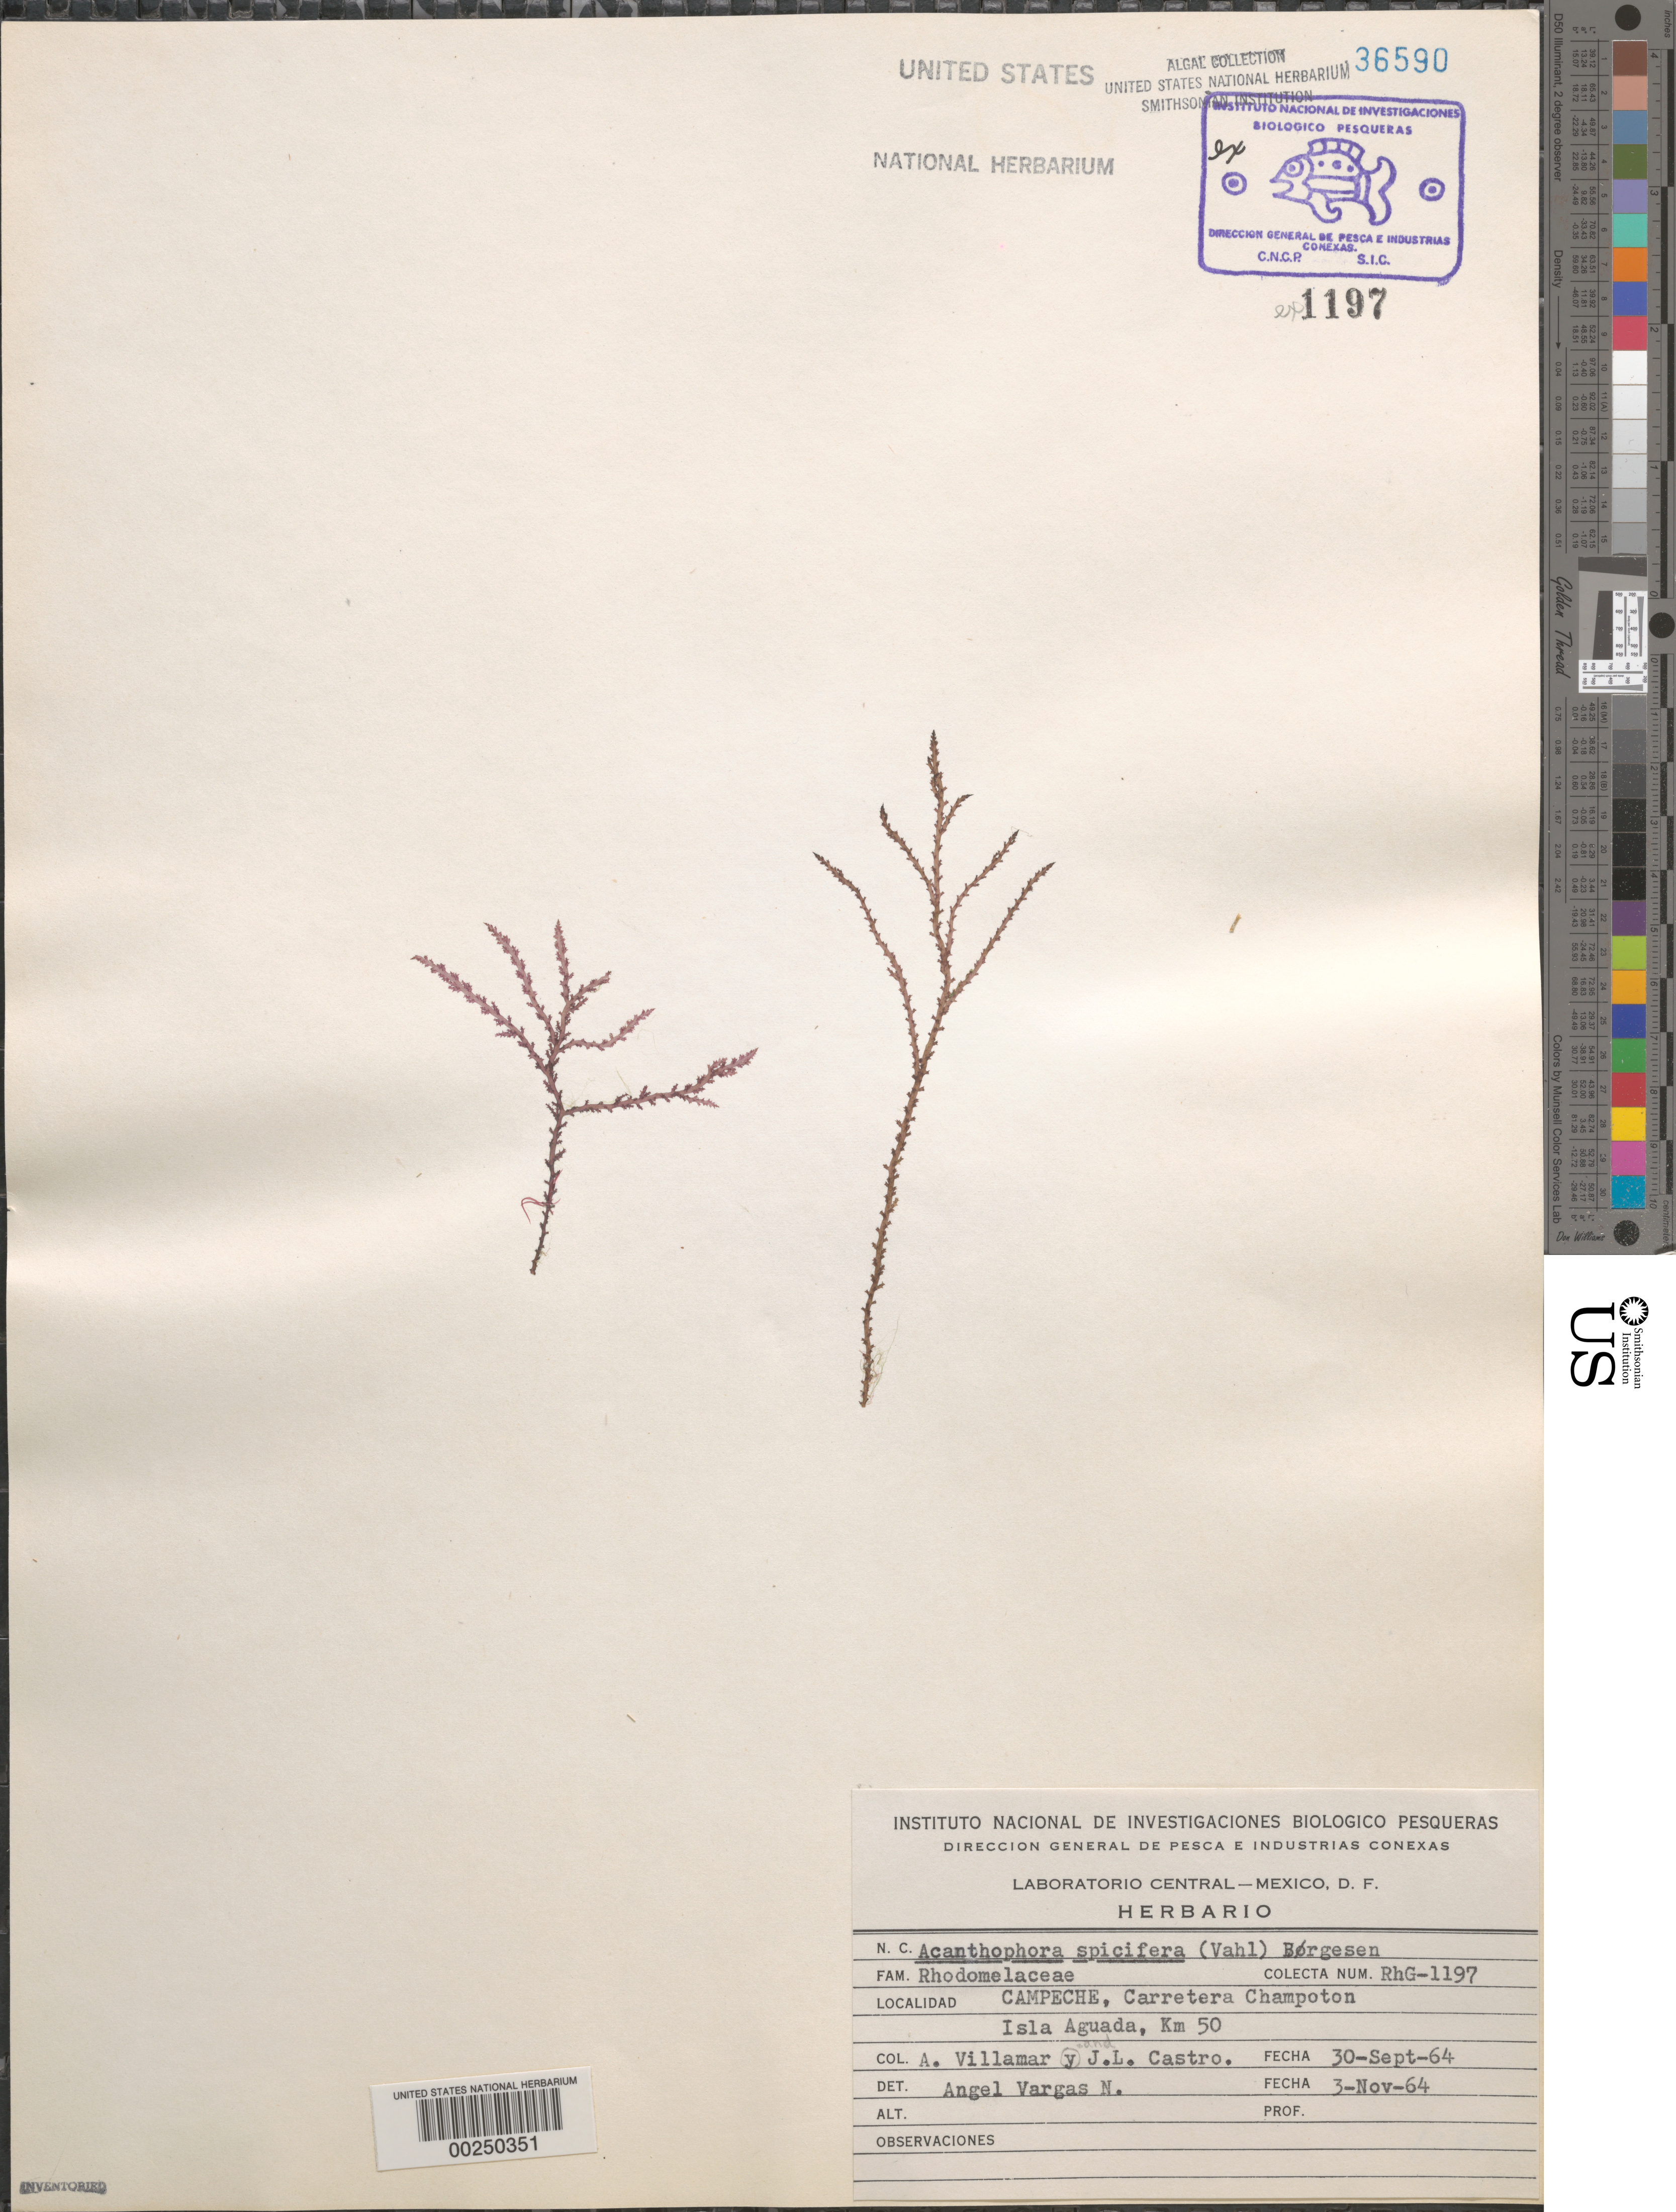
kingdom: Plantae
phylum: Rhodophyta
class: Florideophyceae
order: Ceramiales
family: Rhodomelaceae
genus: Acanthophora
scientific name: Acanthophora spicifera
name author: (Vahl) Børgesen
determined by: Vargas N., A.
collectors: A. Villamar & J. Castro Aguirre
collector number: Rhg-1197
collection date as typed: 30 Sep 1964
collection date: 1964-09-30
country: Mexico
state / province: Campeche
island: Isla Aguada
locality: Carretera Champoton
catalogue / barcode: US 36590